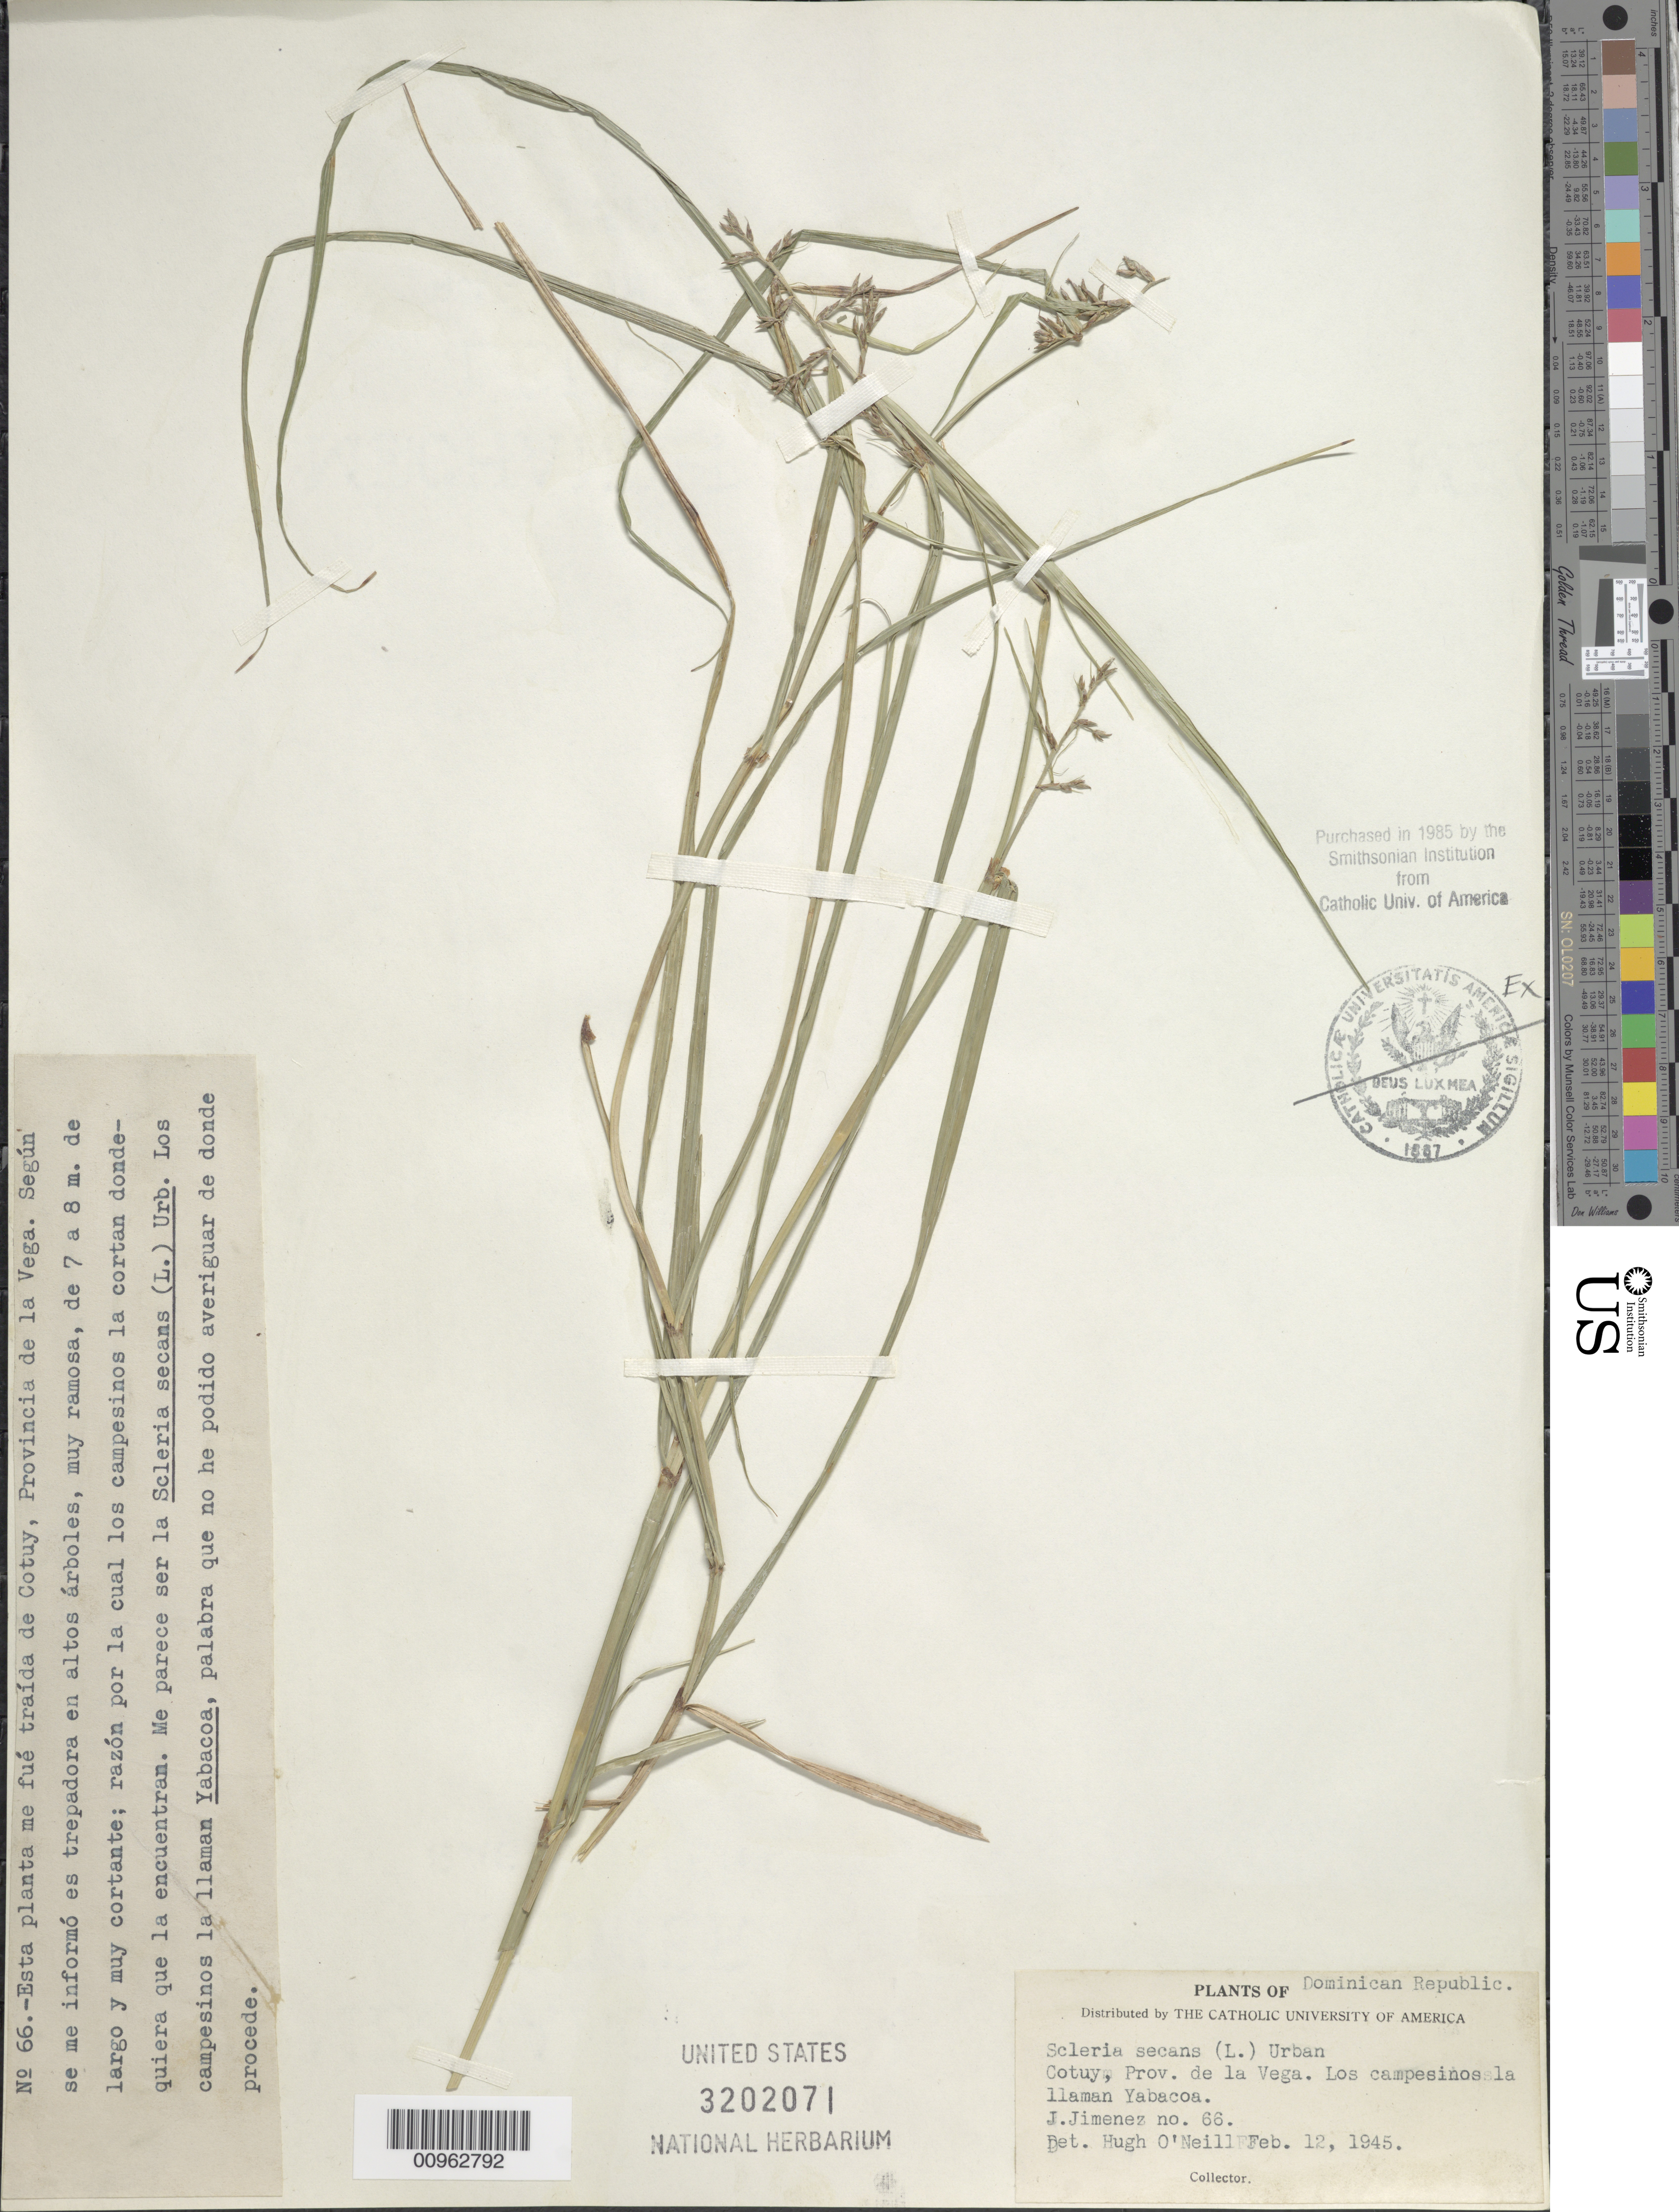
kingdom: Plantae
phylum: Tracheophyta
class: Liliopsida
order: Poales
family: Cyperaceae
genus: Scleria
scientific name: Scleria secans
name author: (L.) Urb.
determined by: O'Neill, Hugh T.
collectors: J. J. Jiménez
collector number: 66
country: Dominican Republic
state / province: La Vega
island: Hispaniola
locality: Cotuy,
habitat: En altos árboles, muy ramosa, de 7 a 8 m de largo y muy corante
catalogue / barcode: US 3202071